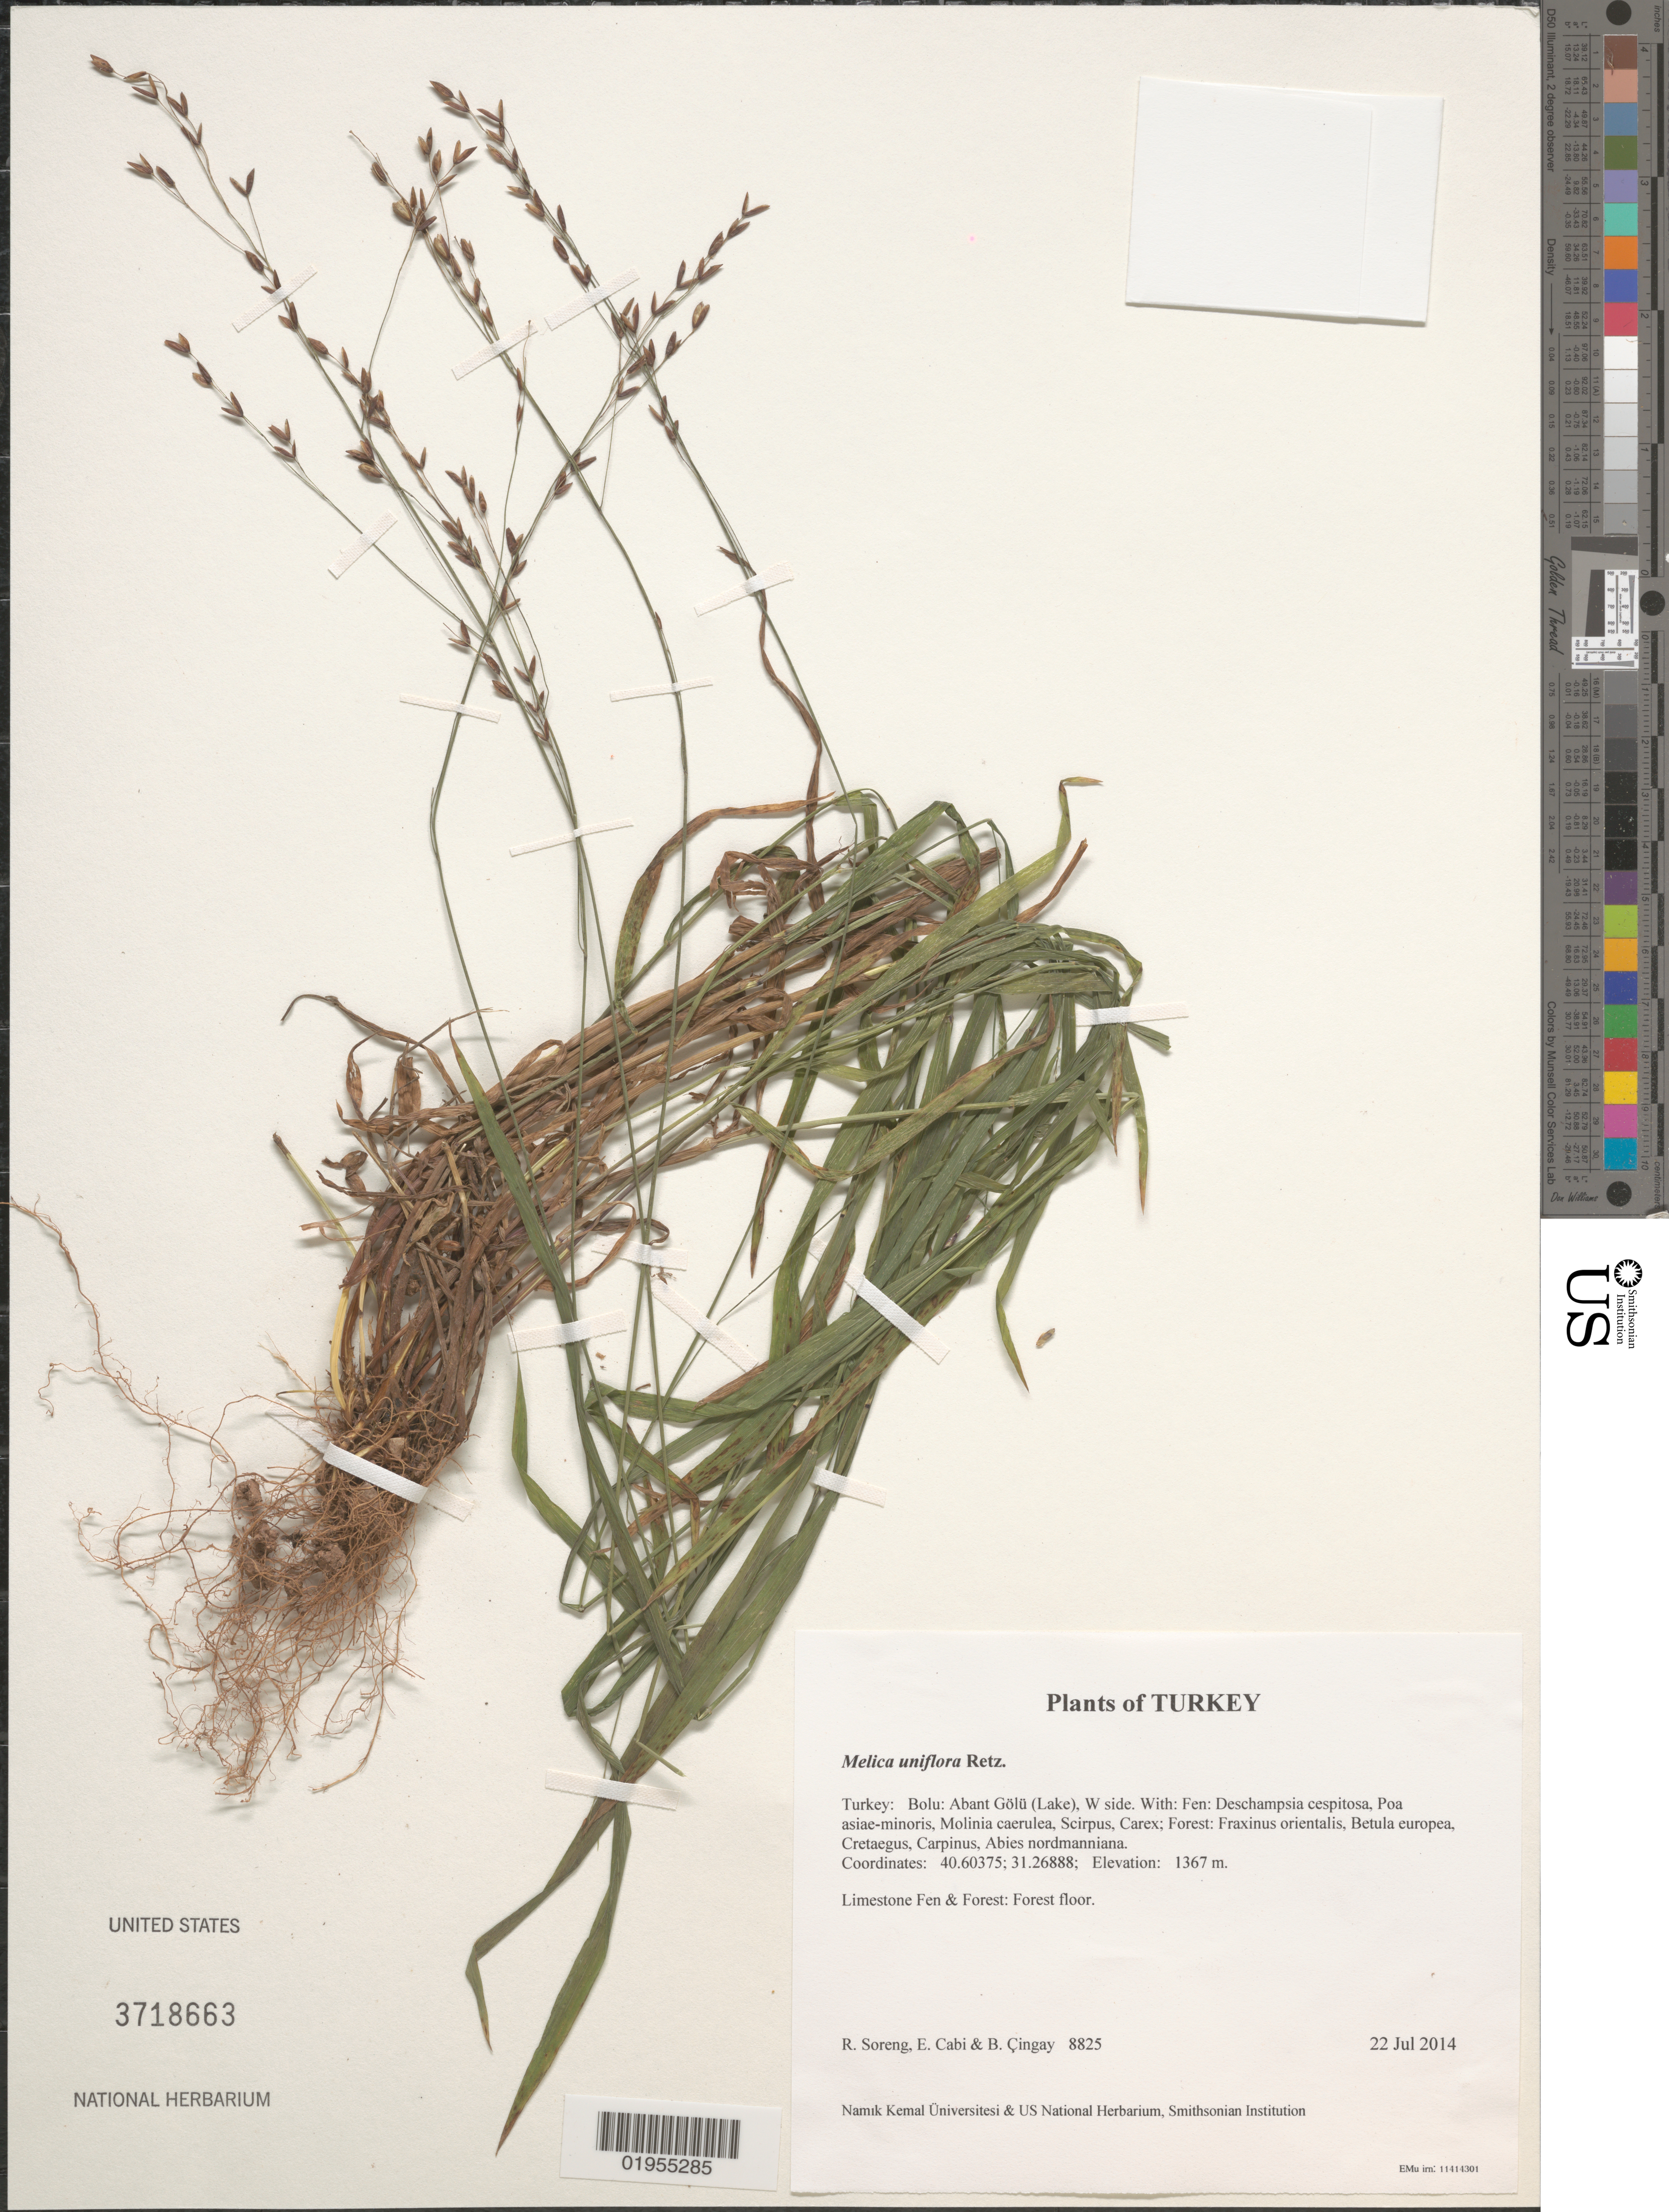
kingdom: Plantae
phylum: Tracheophyta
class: Liliopsida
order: Poales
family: Poaceae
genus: Melica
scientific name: Melica uniflora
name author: Retz.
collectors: R. J. Soreng, E. Cabi & B. Çıngay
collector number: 8825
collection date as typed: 22 Jul 2014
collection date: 2014-07-22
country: Turkey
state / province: Bolu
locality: Abant Golu (Lake), W side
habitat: Limestone Fen & Forest: Forest floor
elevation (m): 1367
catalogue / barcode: US 3718863